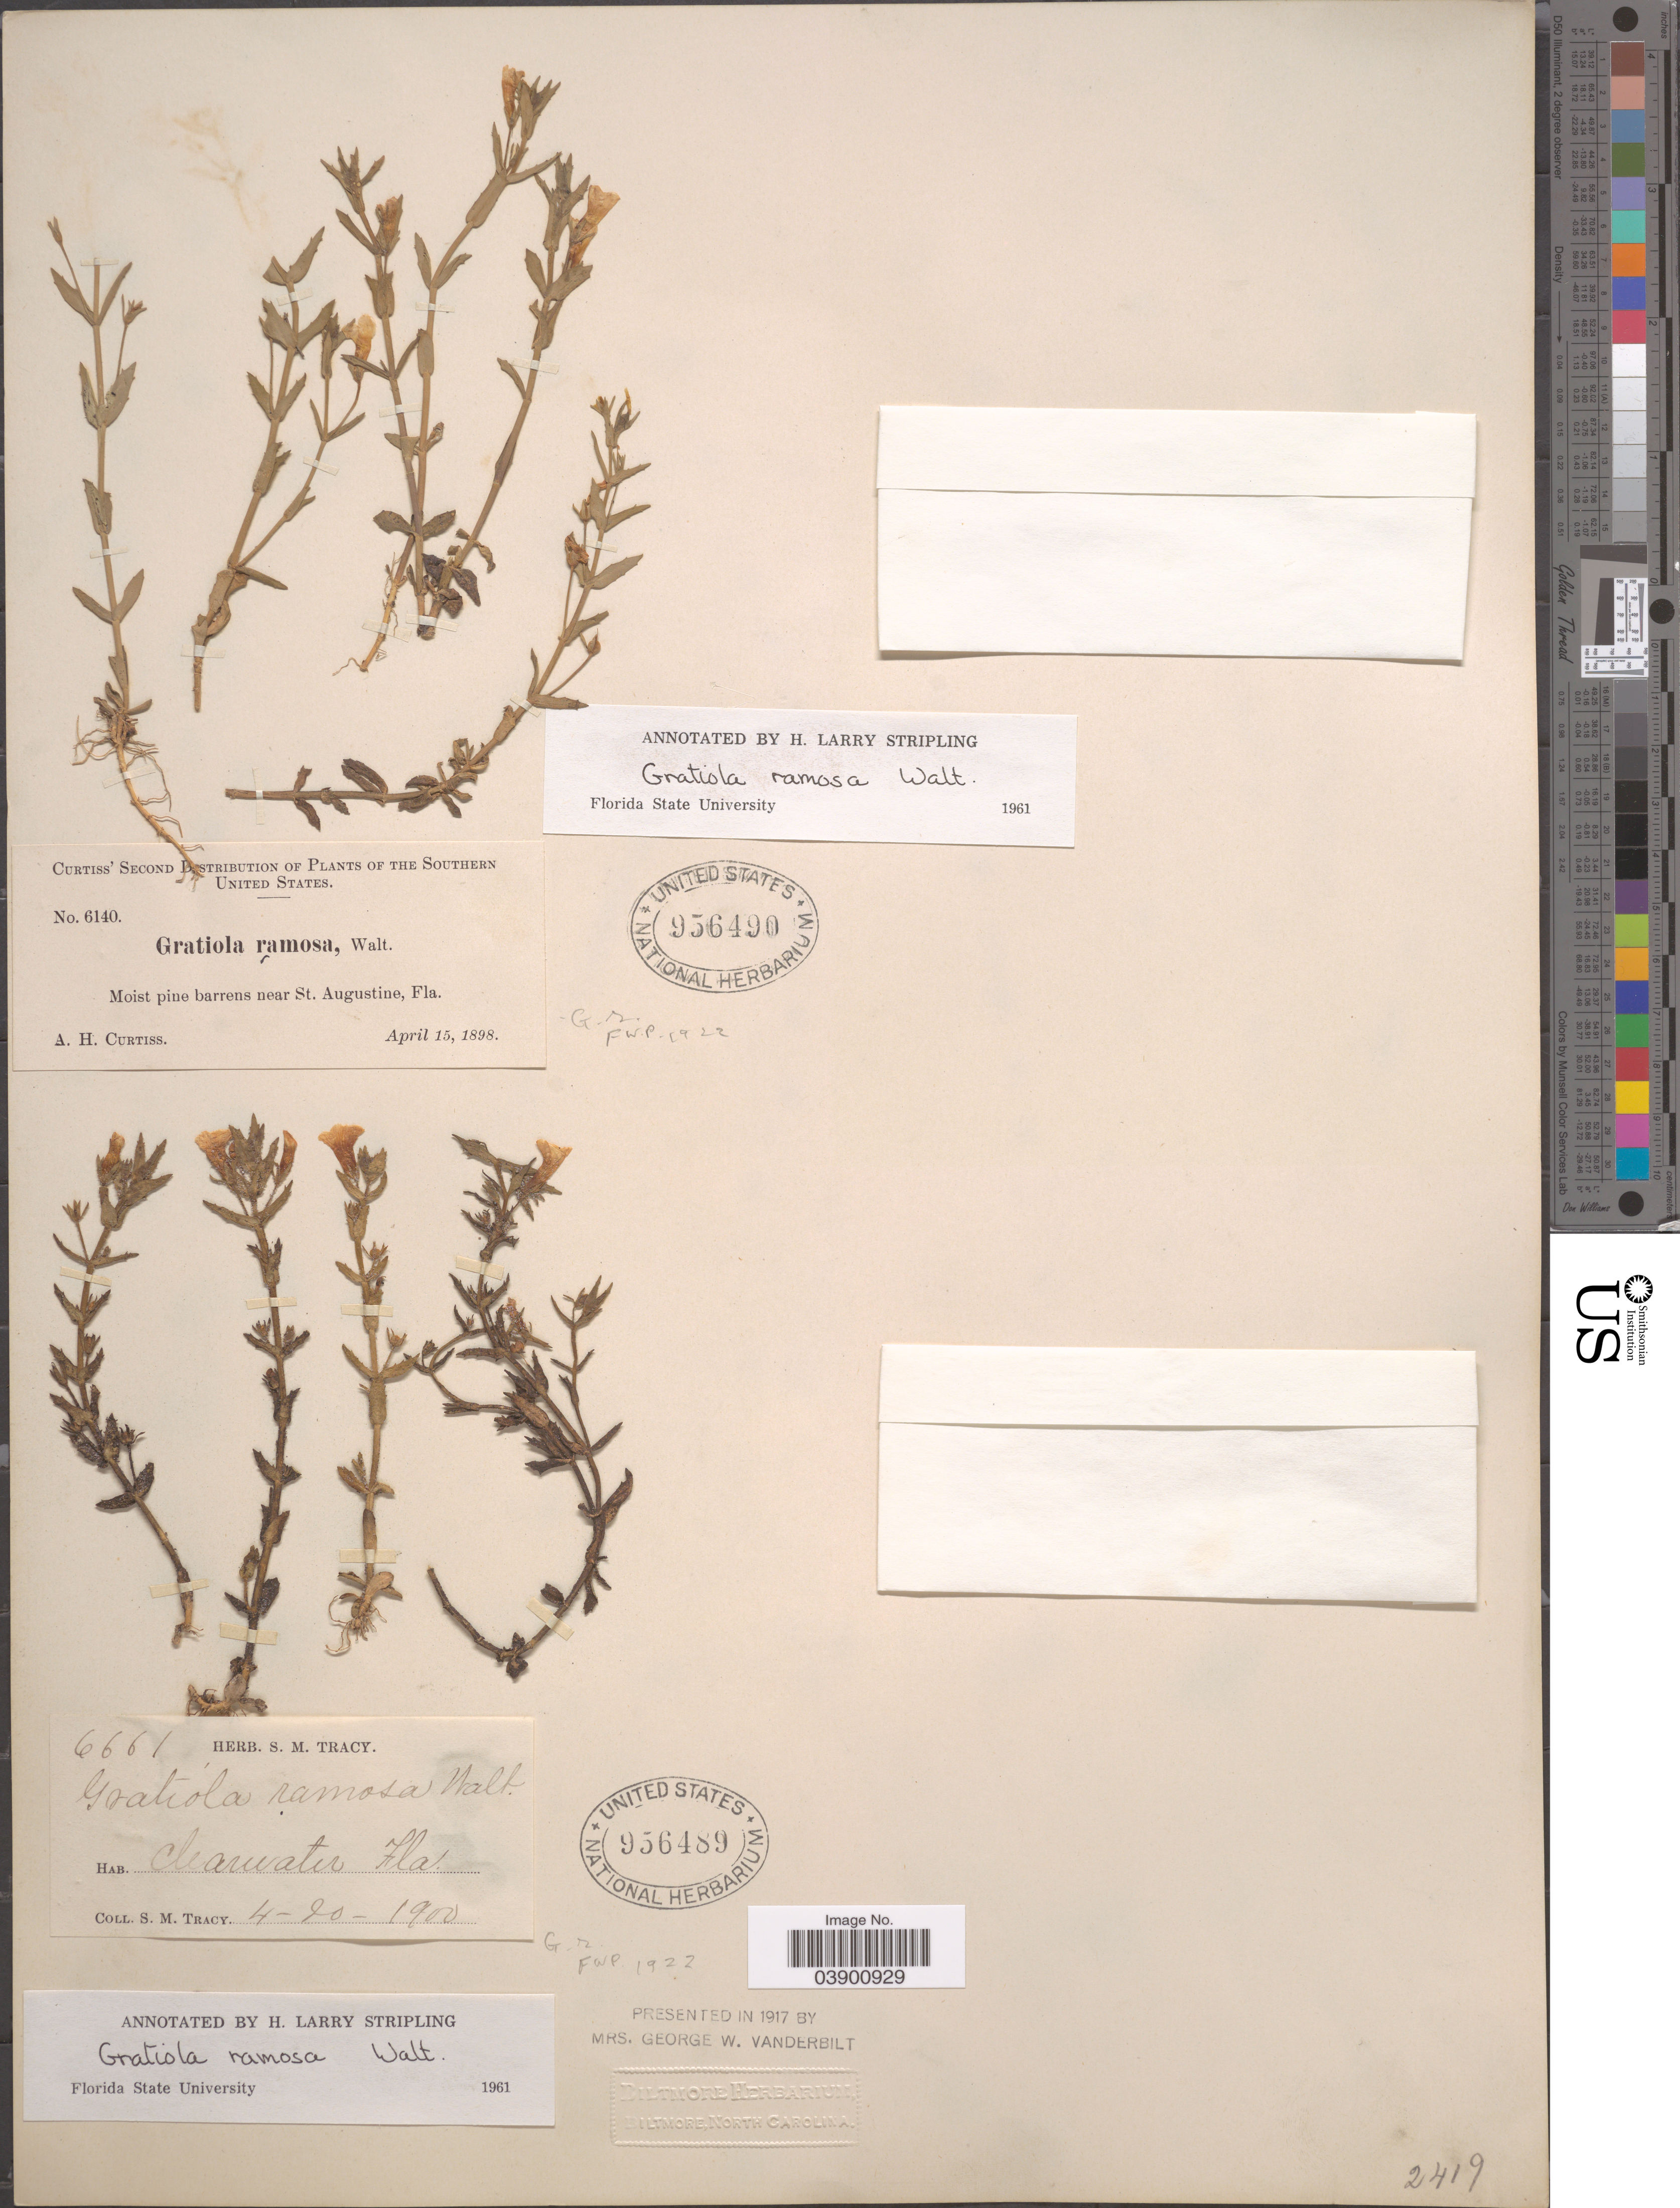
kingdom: Plantae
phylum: Tracheophyta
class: Magnoliopsida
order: Lamiales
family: Plantaginaceae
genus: Gratiola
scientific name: Gratiola ramosa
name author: Walter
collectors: A. H. Curtiss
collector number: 6140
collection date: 1898-04-15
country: United States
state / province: Florida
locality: The Southern United States. Near St. Augustine.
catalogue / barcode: US 956490-2